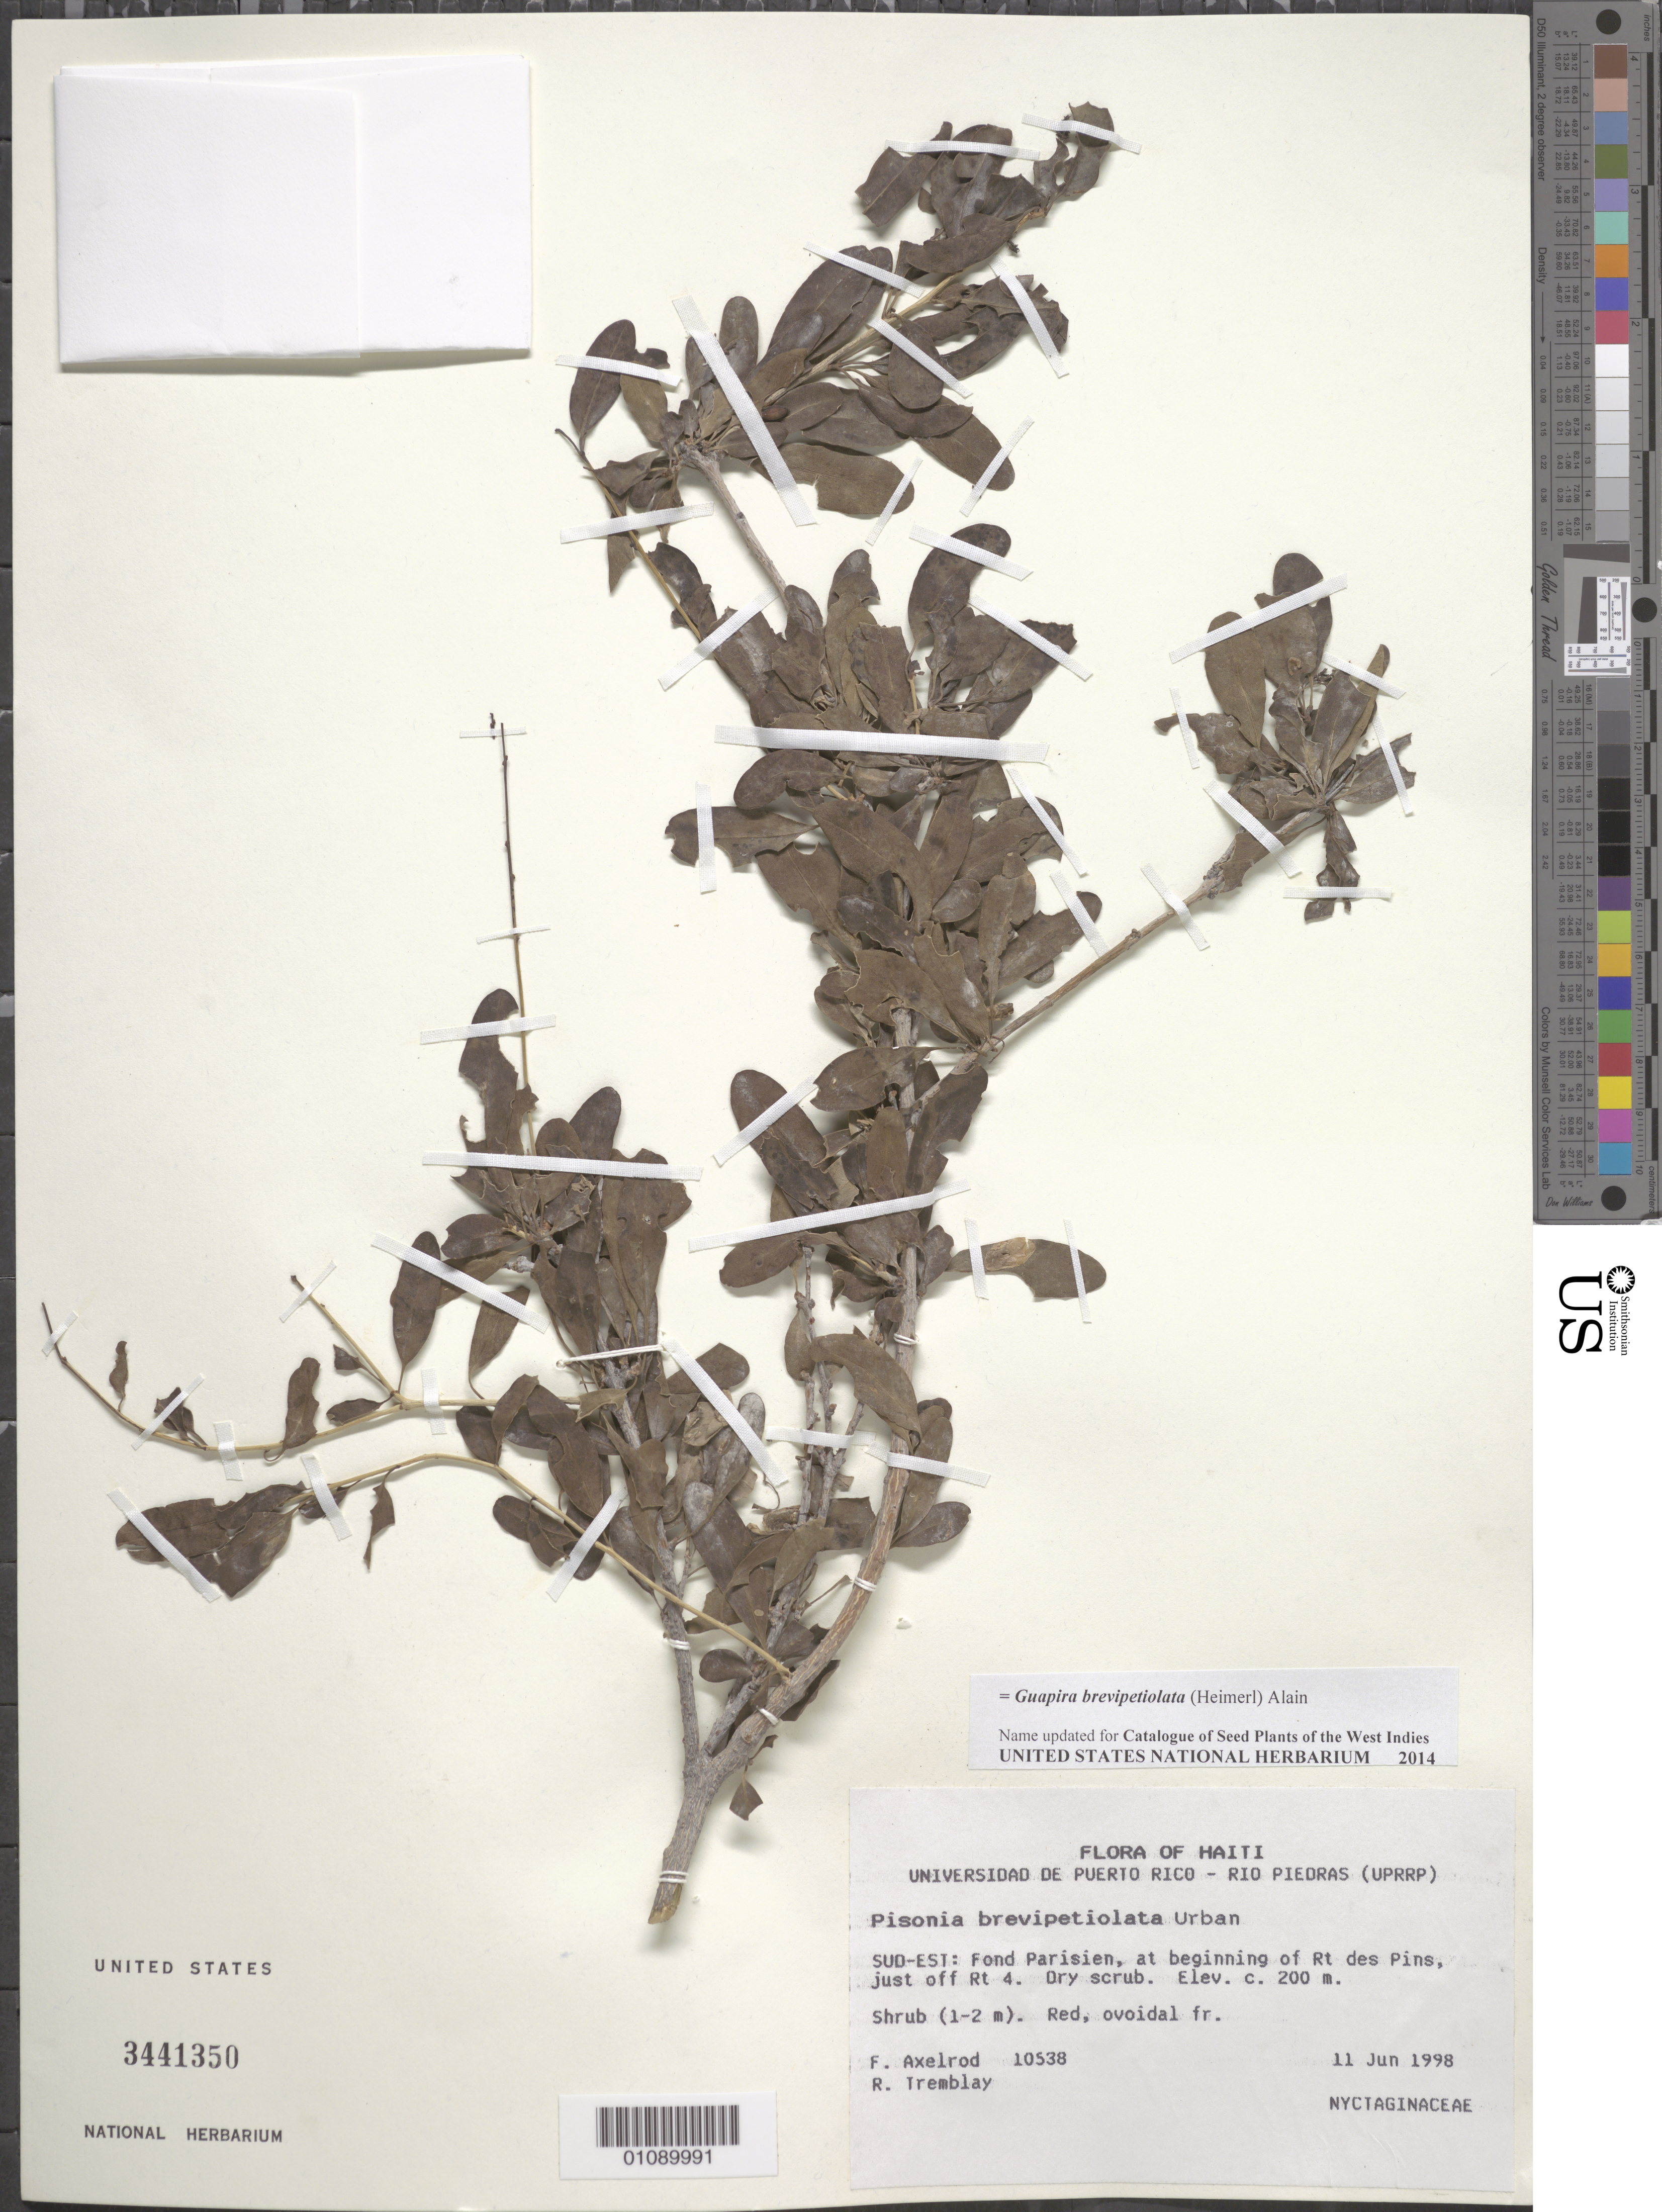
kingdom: Plantae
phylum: Tracheophyta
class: Magnoliopsida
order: Caryophyllales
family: Nyctaginaceae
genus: Guapira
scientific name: Guapira brevipetiolata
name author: (Heimerl) Alain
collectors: F. S. Axelrod & R. L. Tremblay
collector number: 10538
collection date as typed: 11 Jun 1998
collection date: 1998-06-11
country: Haiti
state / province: Sud-Est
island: Hispaniola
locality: Sud-Est: Fond Parisien, at beginning of Rt. des PIns, just off Rt. 4.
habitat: Dry scrub.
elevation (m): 200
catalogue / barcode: US 3441350